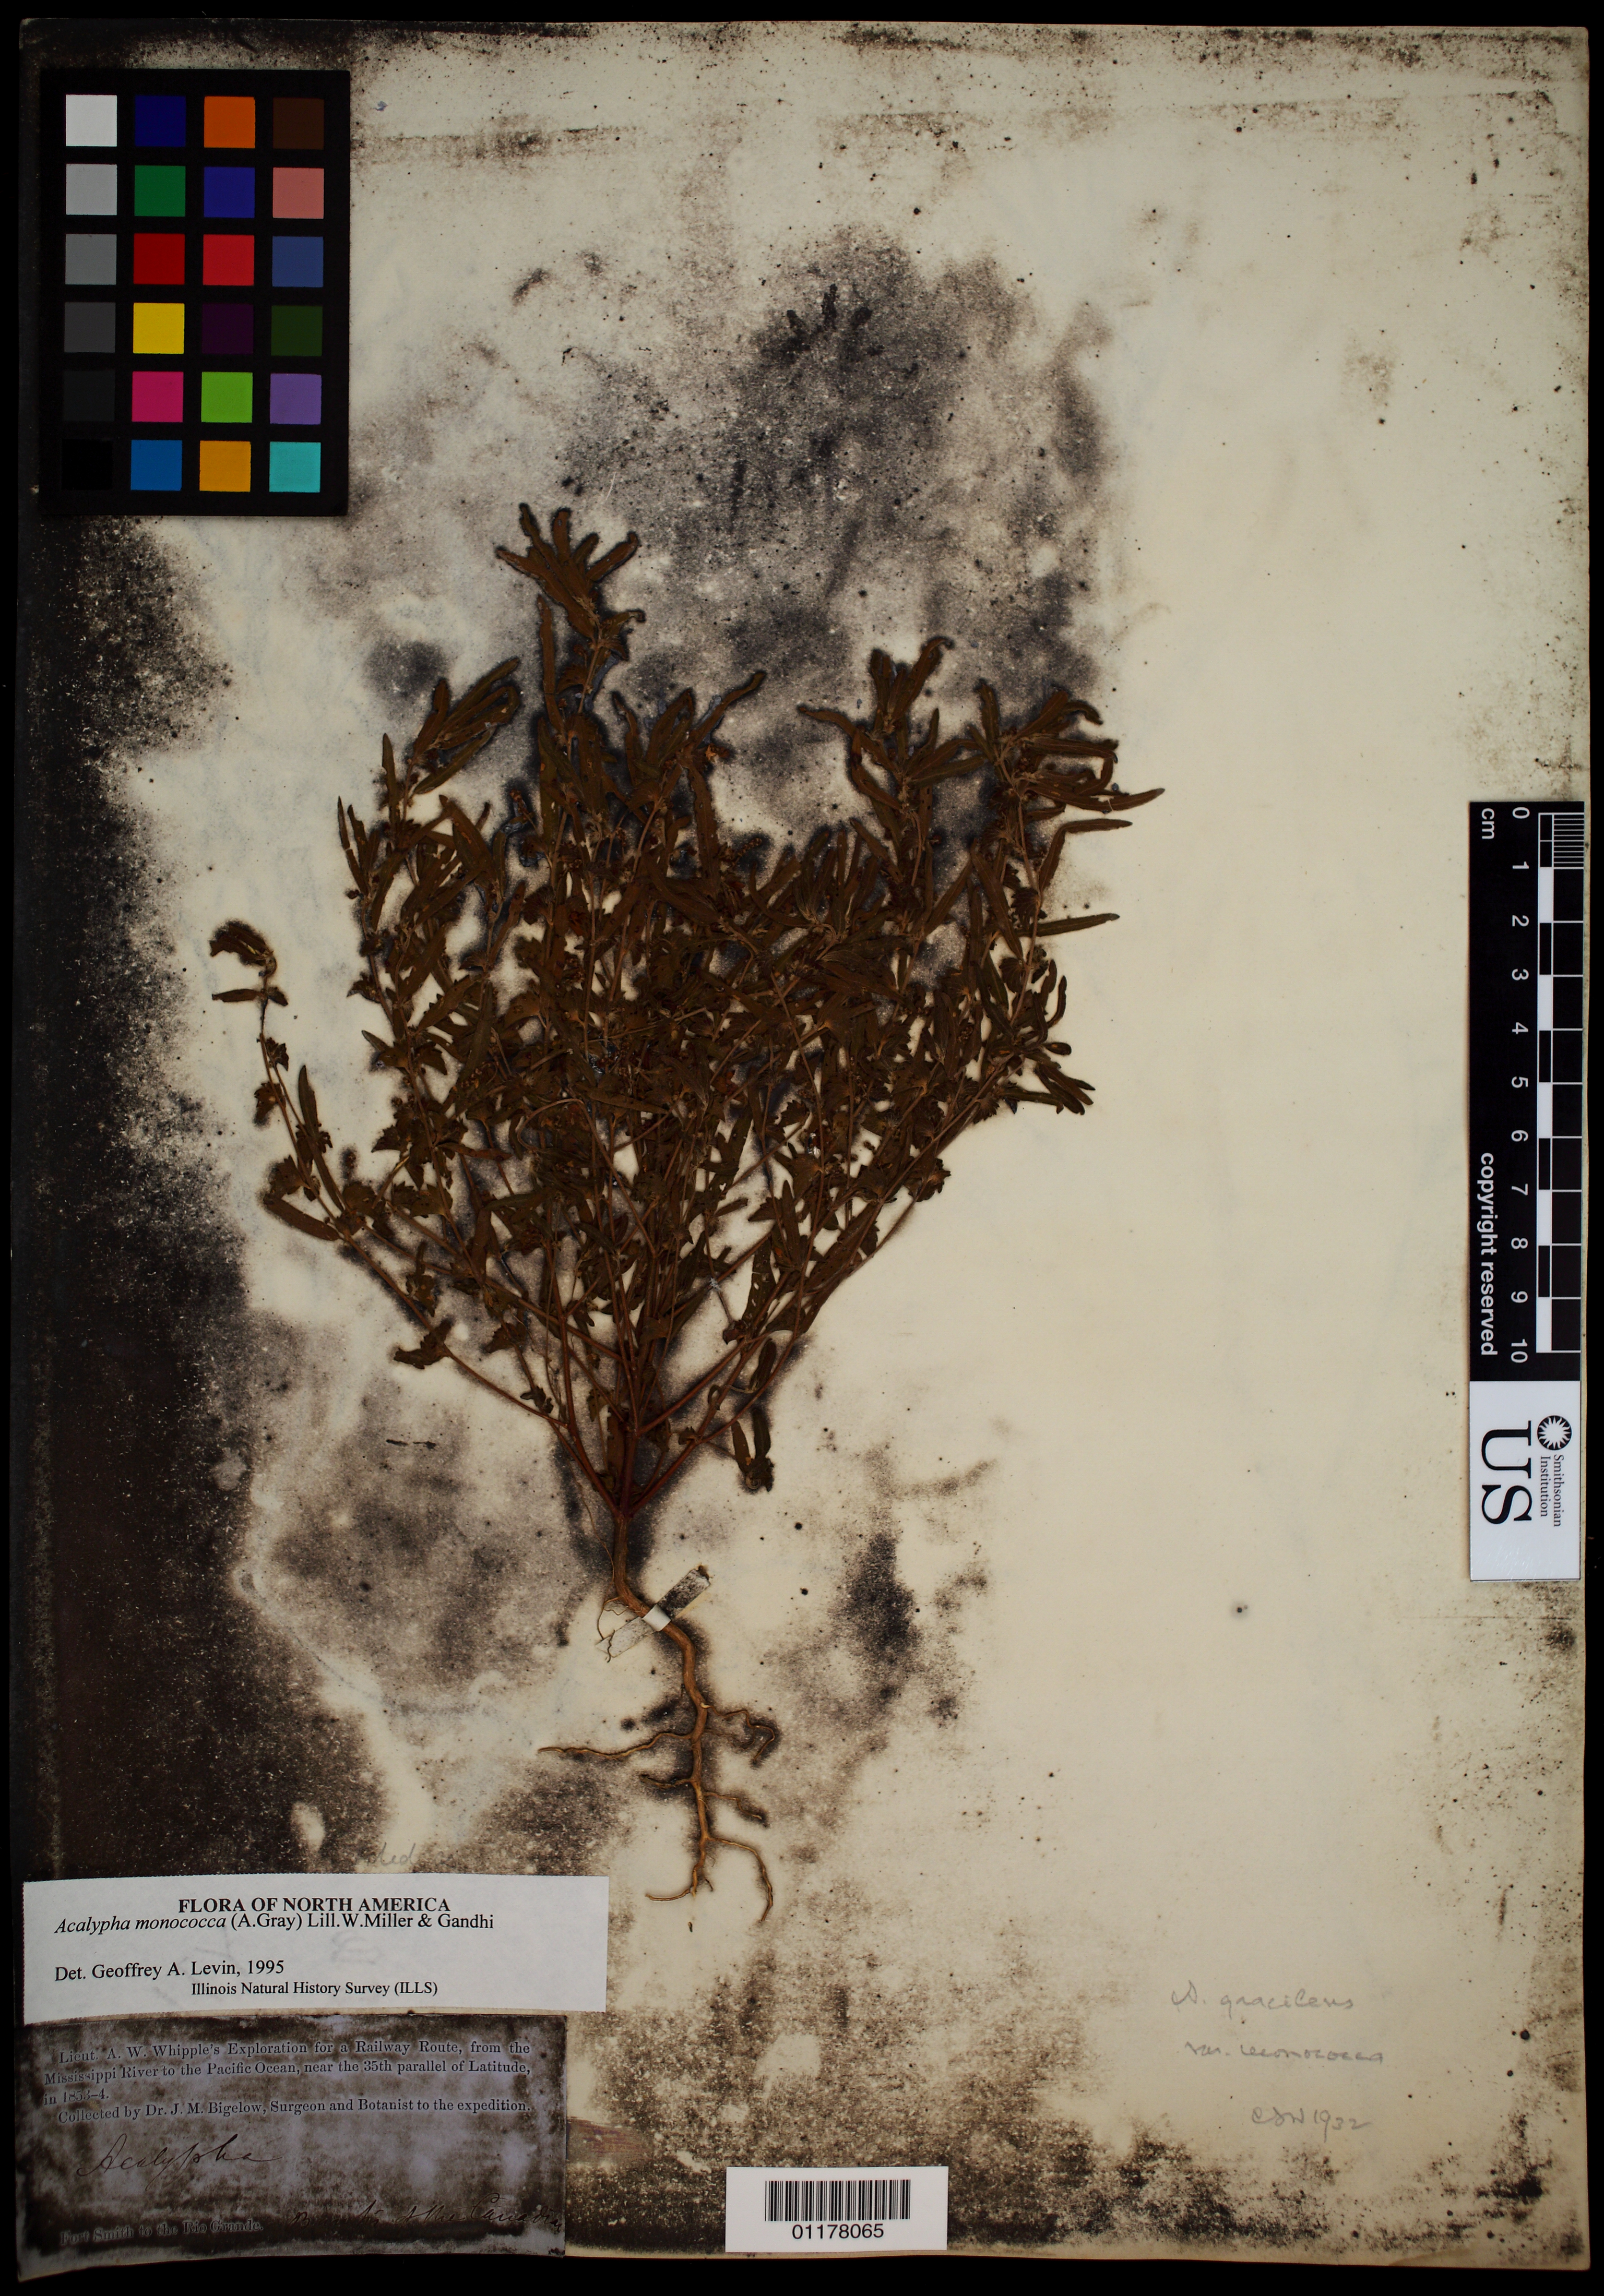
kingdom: Plantae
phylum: Tracheophyta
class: Magnoliopsida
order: Malpighiales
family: Euphorbiaceae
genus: Acalypha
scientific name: Acalypha monococca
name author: (Englem. ex A. Gray) Gandhi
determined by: Levin, G. A., (CAN), Canadian Museum of Nature (CANADA)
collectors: J. M. Bigelow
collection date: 1853/1854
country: United States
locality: Fort Smith to the Rio Grande.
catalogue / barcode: US 1